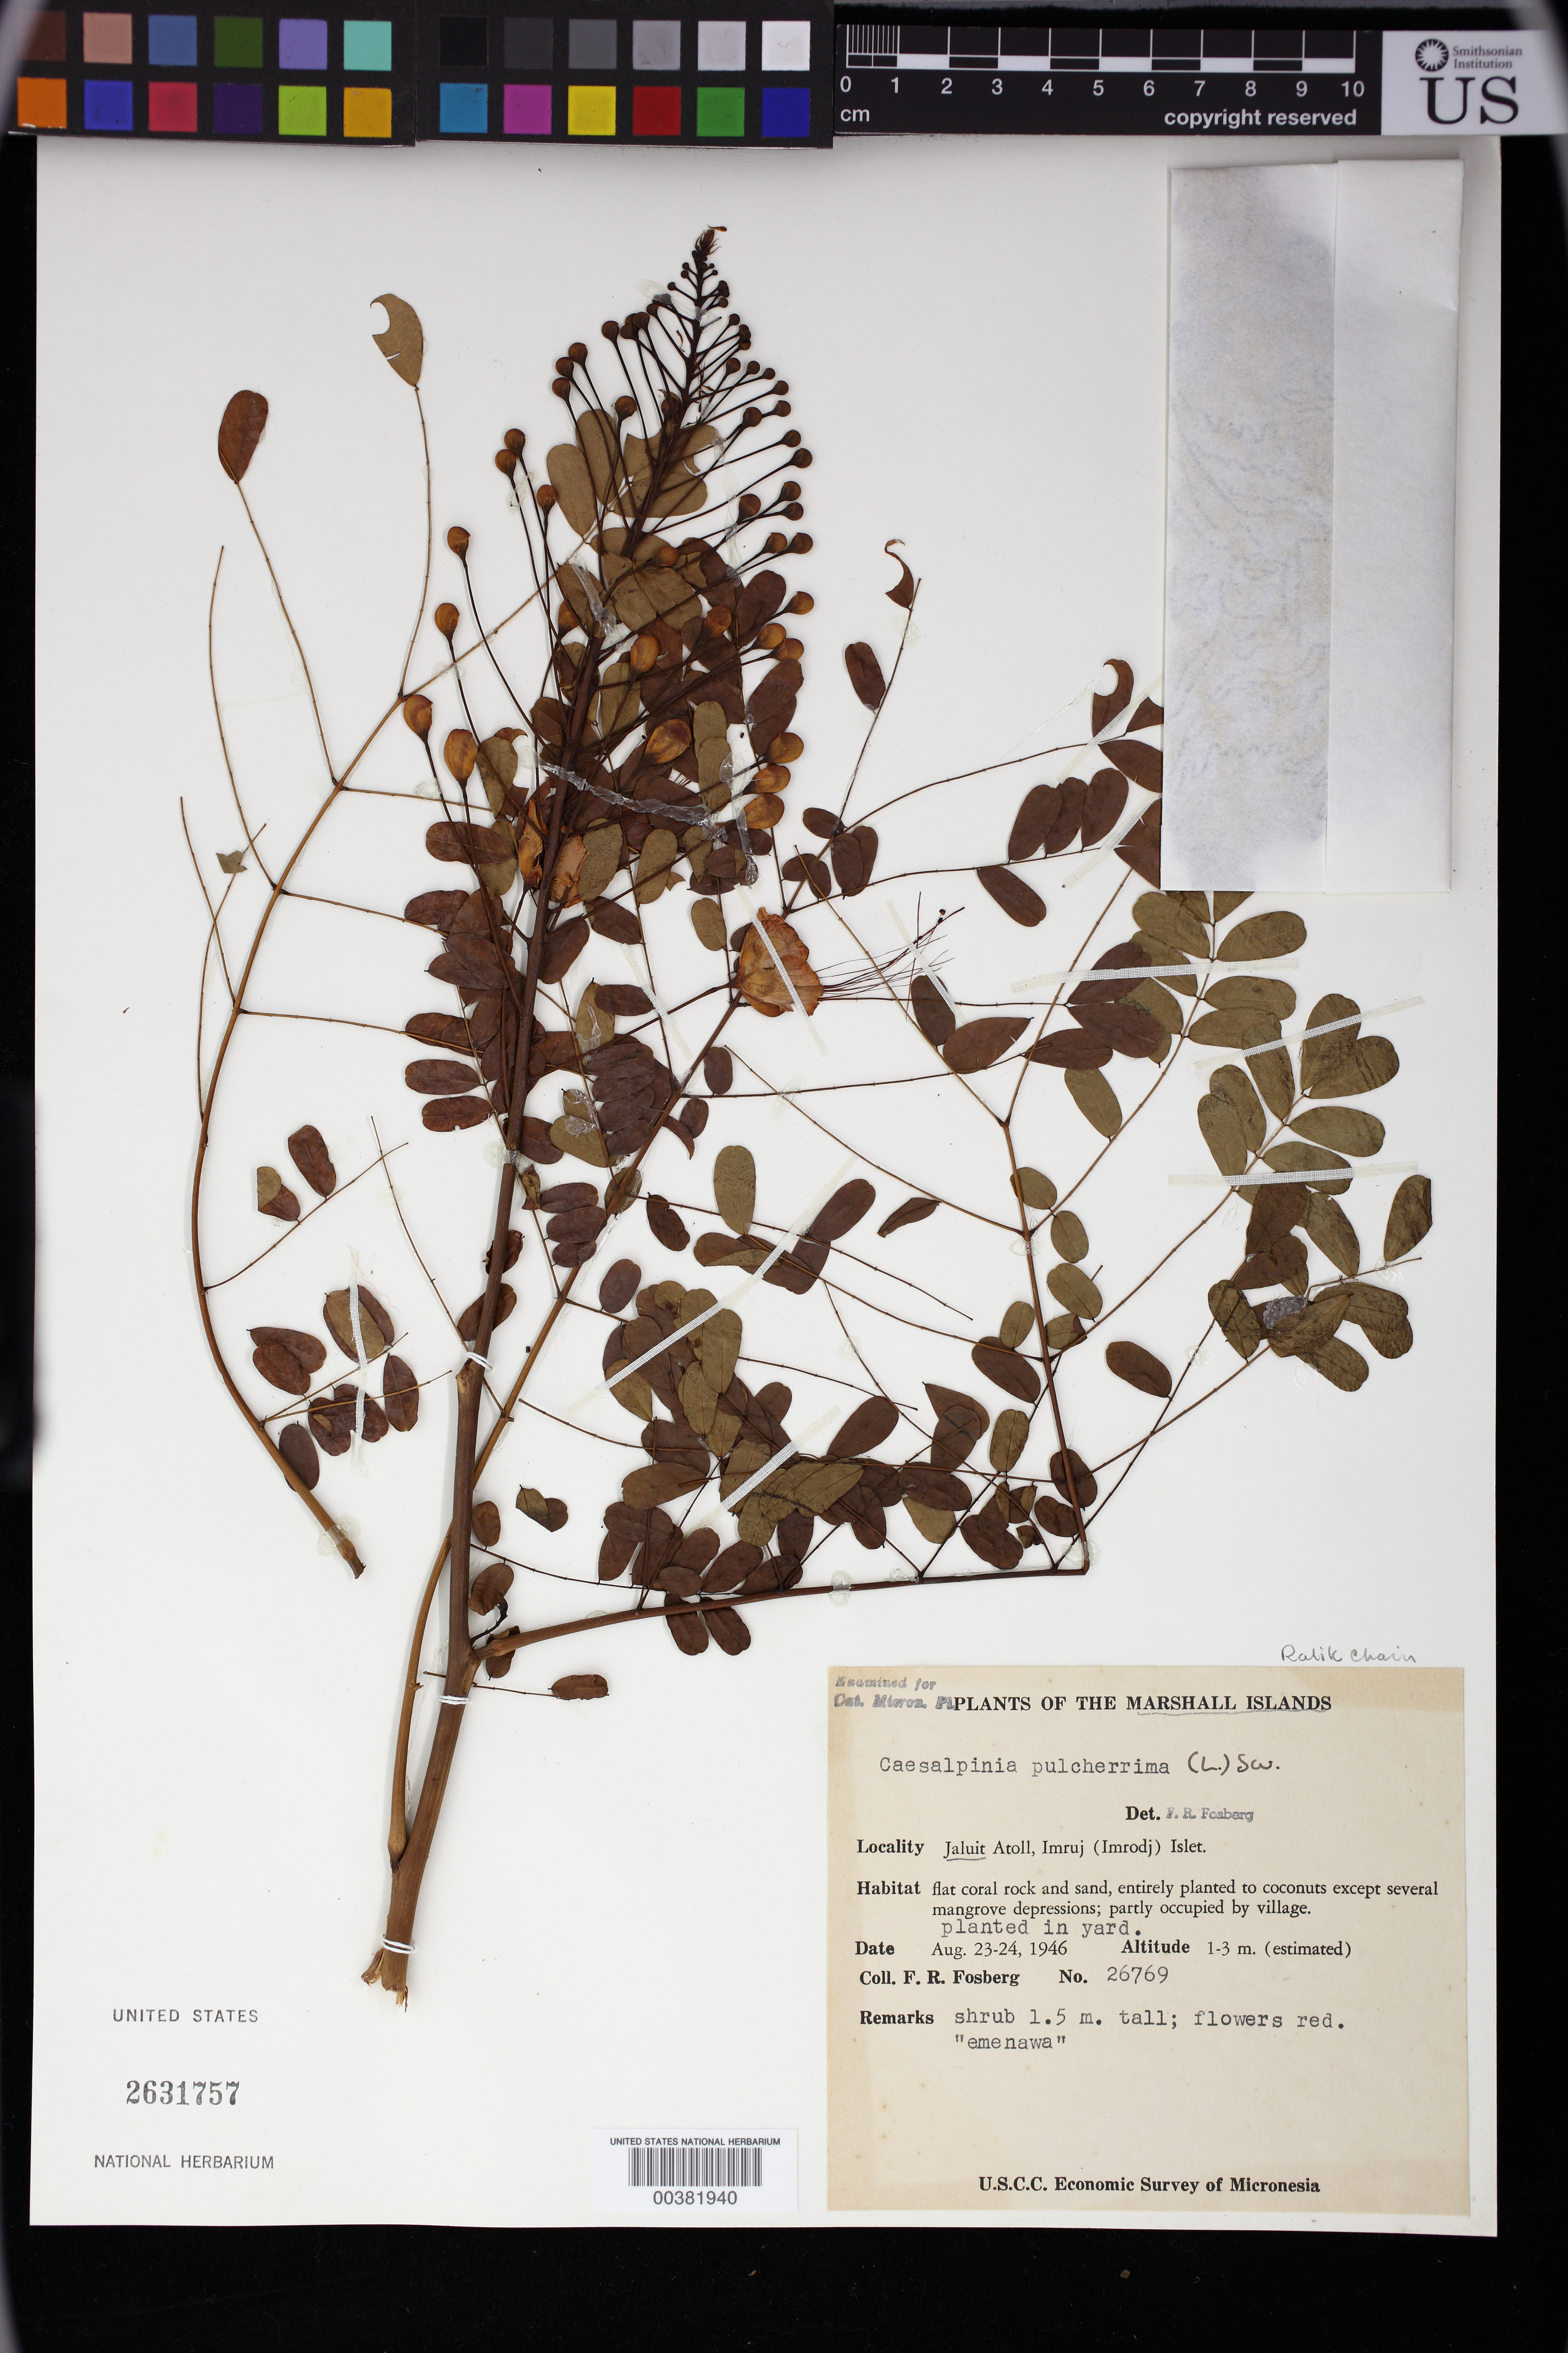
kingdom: Plantae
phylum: Tracheophyta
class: Magnoliopsida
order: Fabales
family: Fabaceae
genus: Caesalpinia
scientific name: Caesalpinia pulcherrima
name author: (L.) Sw.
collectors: F. R. Fosberg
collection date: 1946-08-19/1946-08-21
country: Micronesia, Federated States of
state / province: Kosrae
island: Lelu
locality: Lela (Lele) Harbor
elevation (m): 1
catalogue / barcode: US 2631757